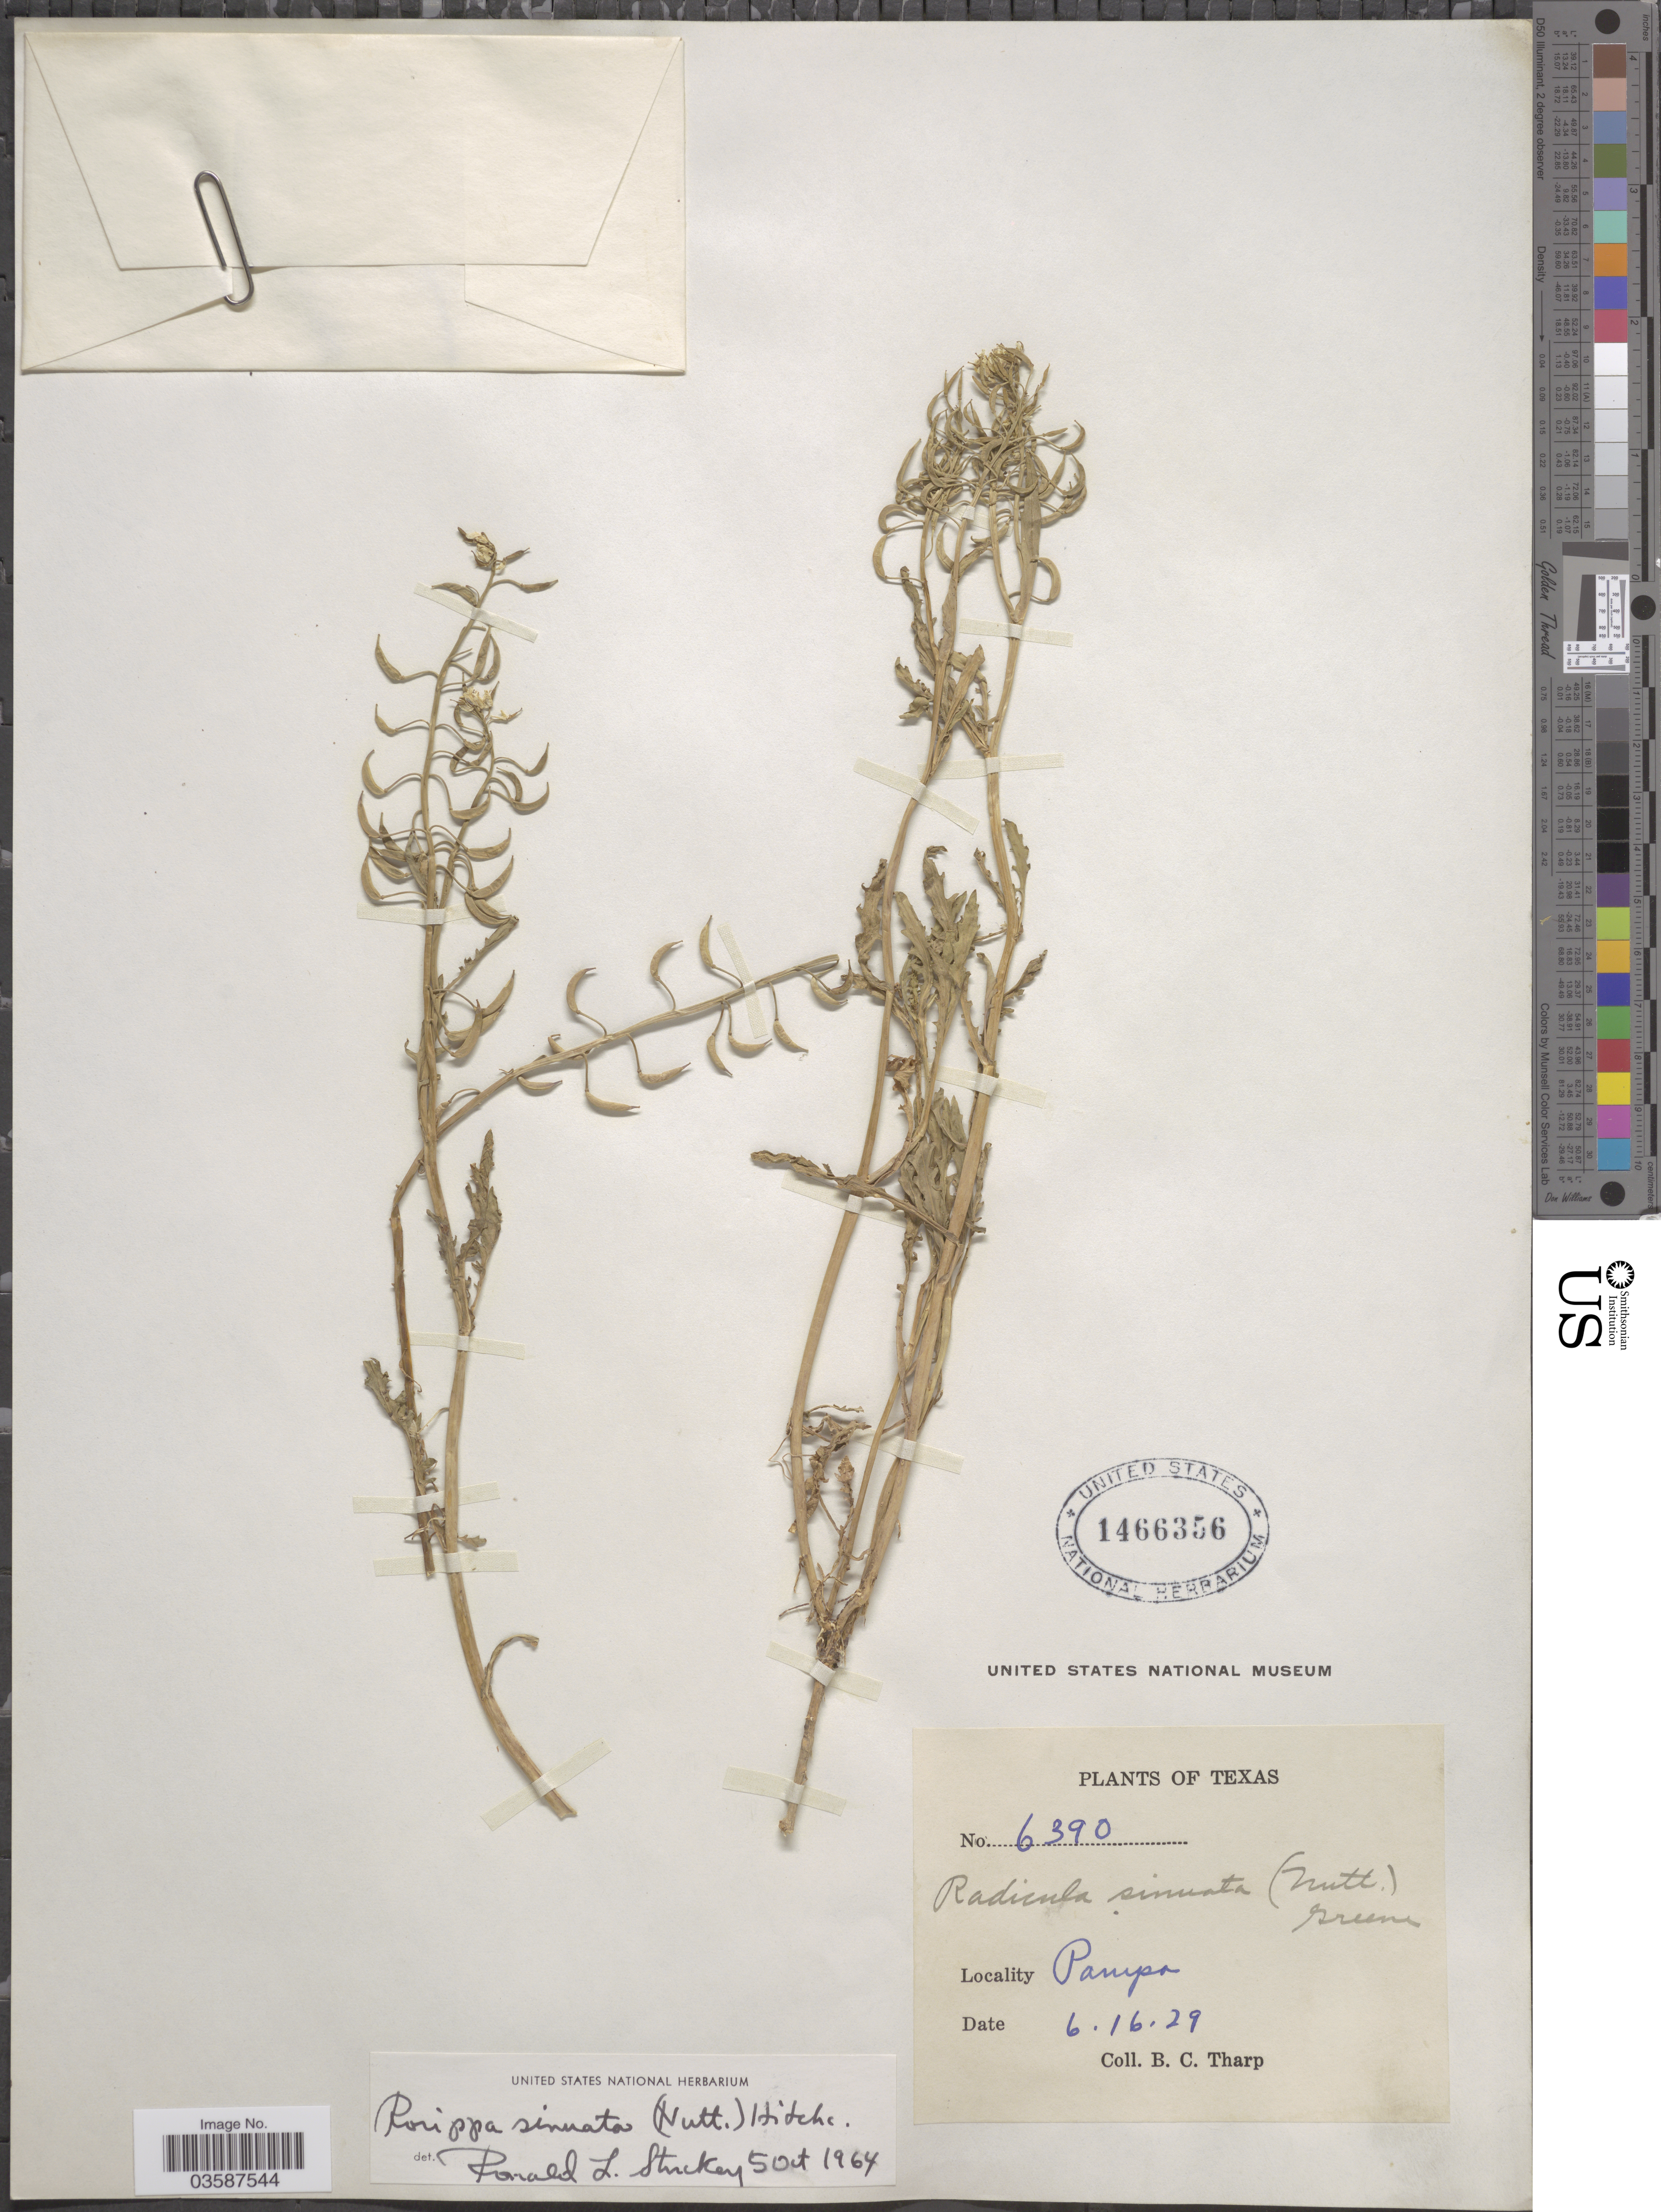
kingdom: Plantae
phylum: Tracheophyta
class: Magnoliopsida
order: Brassicales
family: Brassicaceae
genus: Rorippa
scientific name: Rorippa sinuata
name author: (Nutt.) Hitchc.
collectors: B. C. Tharp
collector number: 6390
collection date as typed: Transcribed d/m/y: 16/6/29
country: United States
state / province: Texas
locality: Pampa.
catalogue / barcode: US 1466356